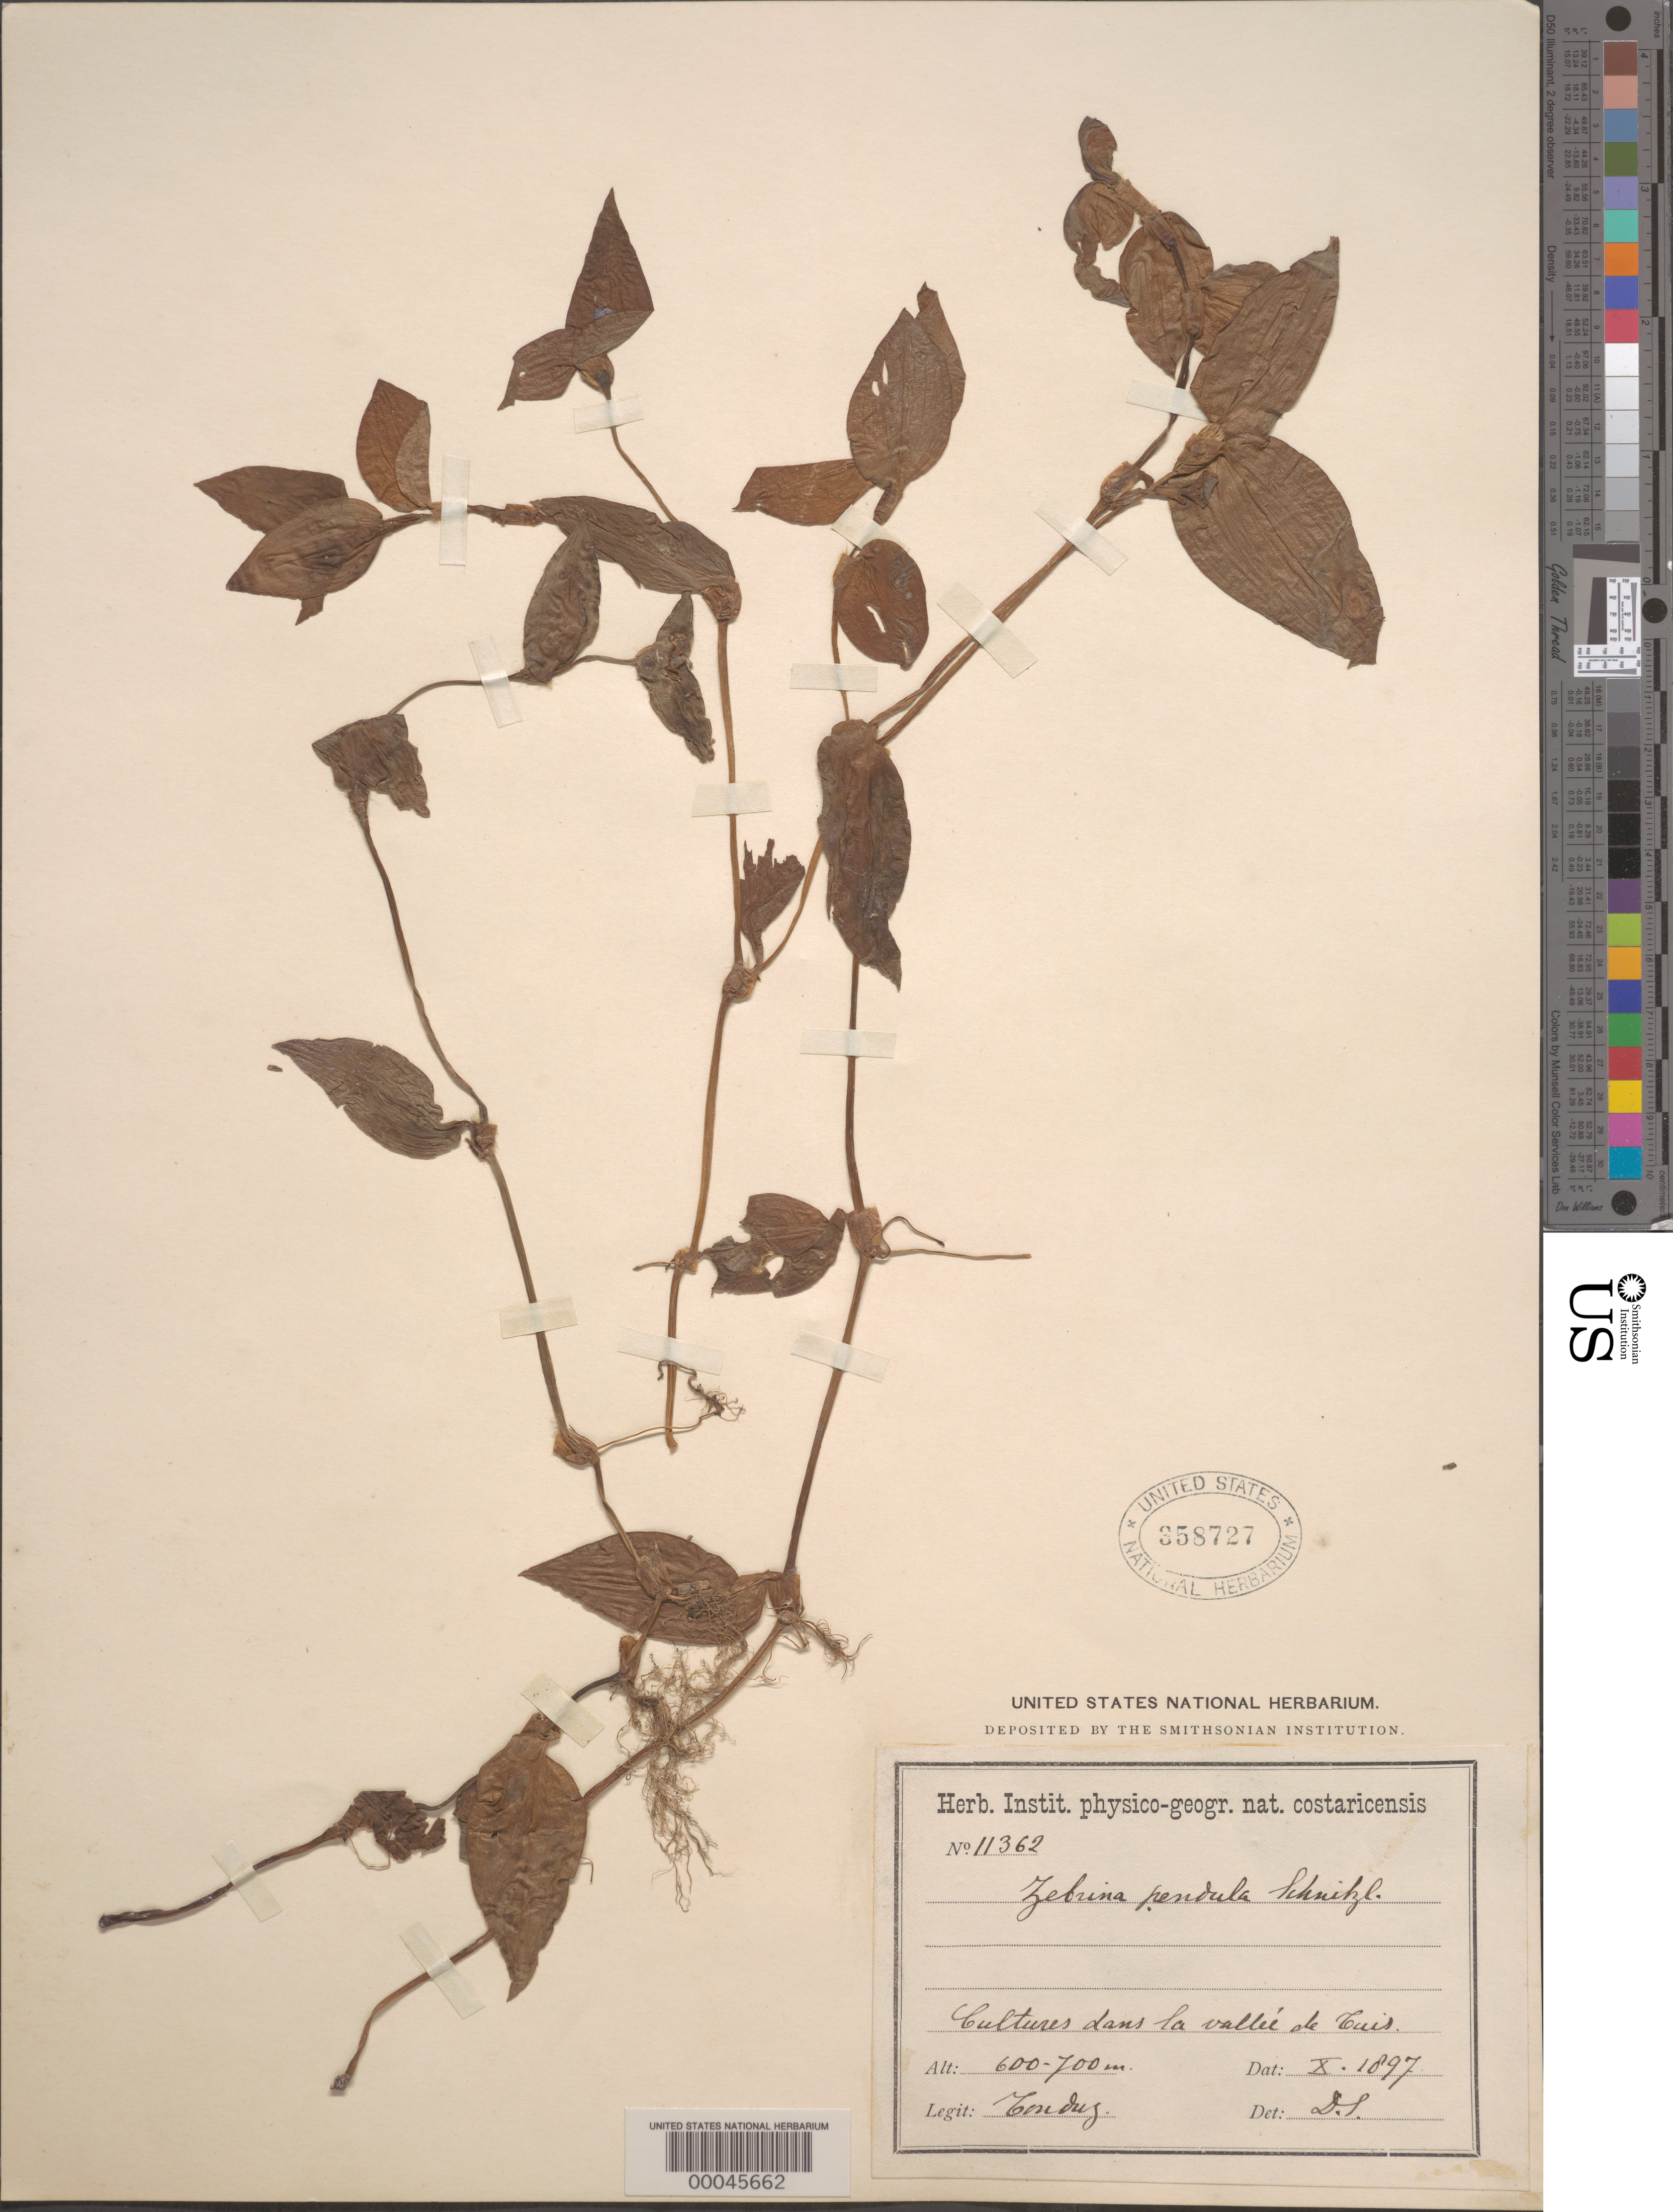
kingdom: Plantae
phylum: Tracheophyta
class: Liliopsida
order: Commelinales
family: Commelinaceae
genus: Tradescantia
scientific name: Tradescantia zebrina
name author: Bosse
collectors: A. Tonduz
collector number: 11362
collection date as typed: Oct 1897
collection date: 1897-10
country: Costa Rica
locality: Vallee de Tuis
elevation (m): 600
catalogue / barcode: US 358727